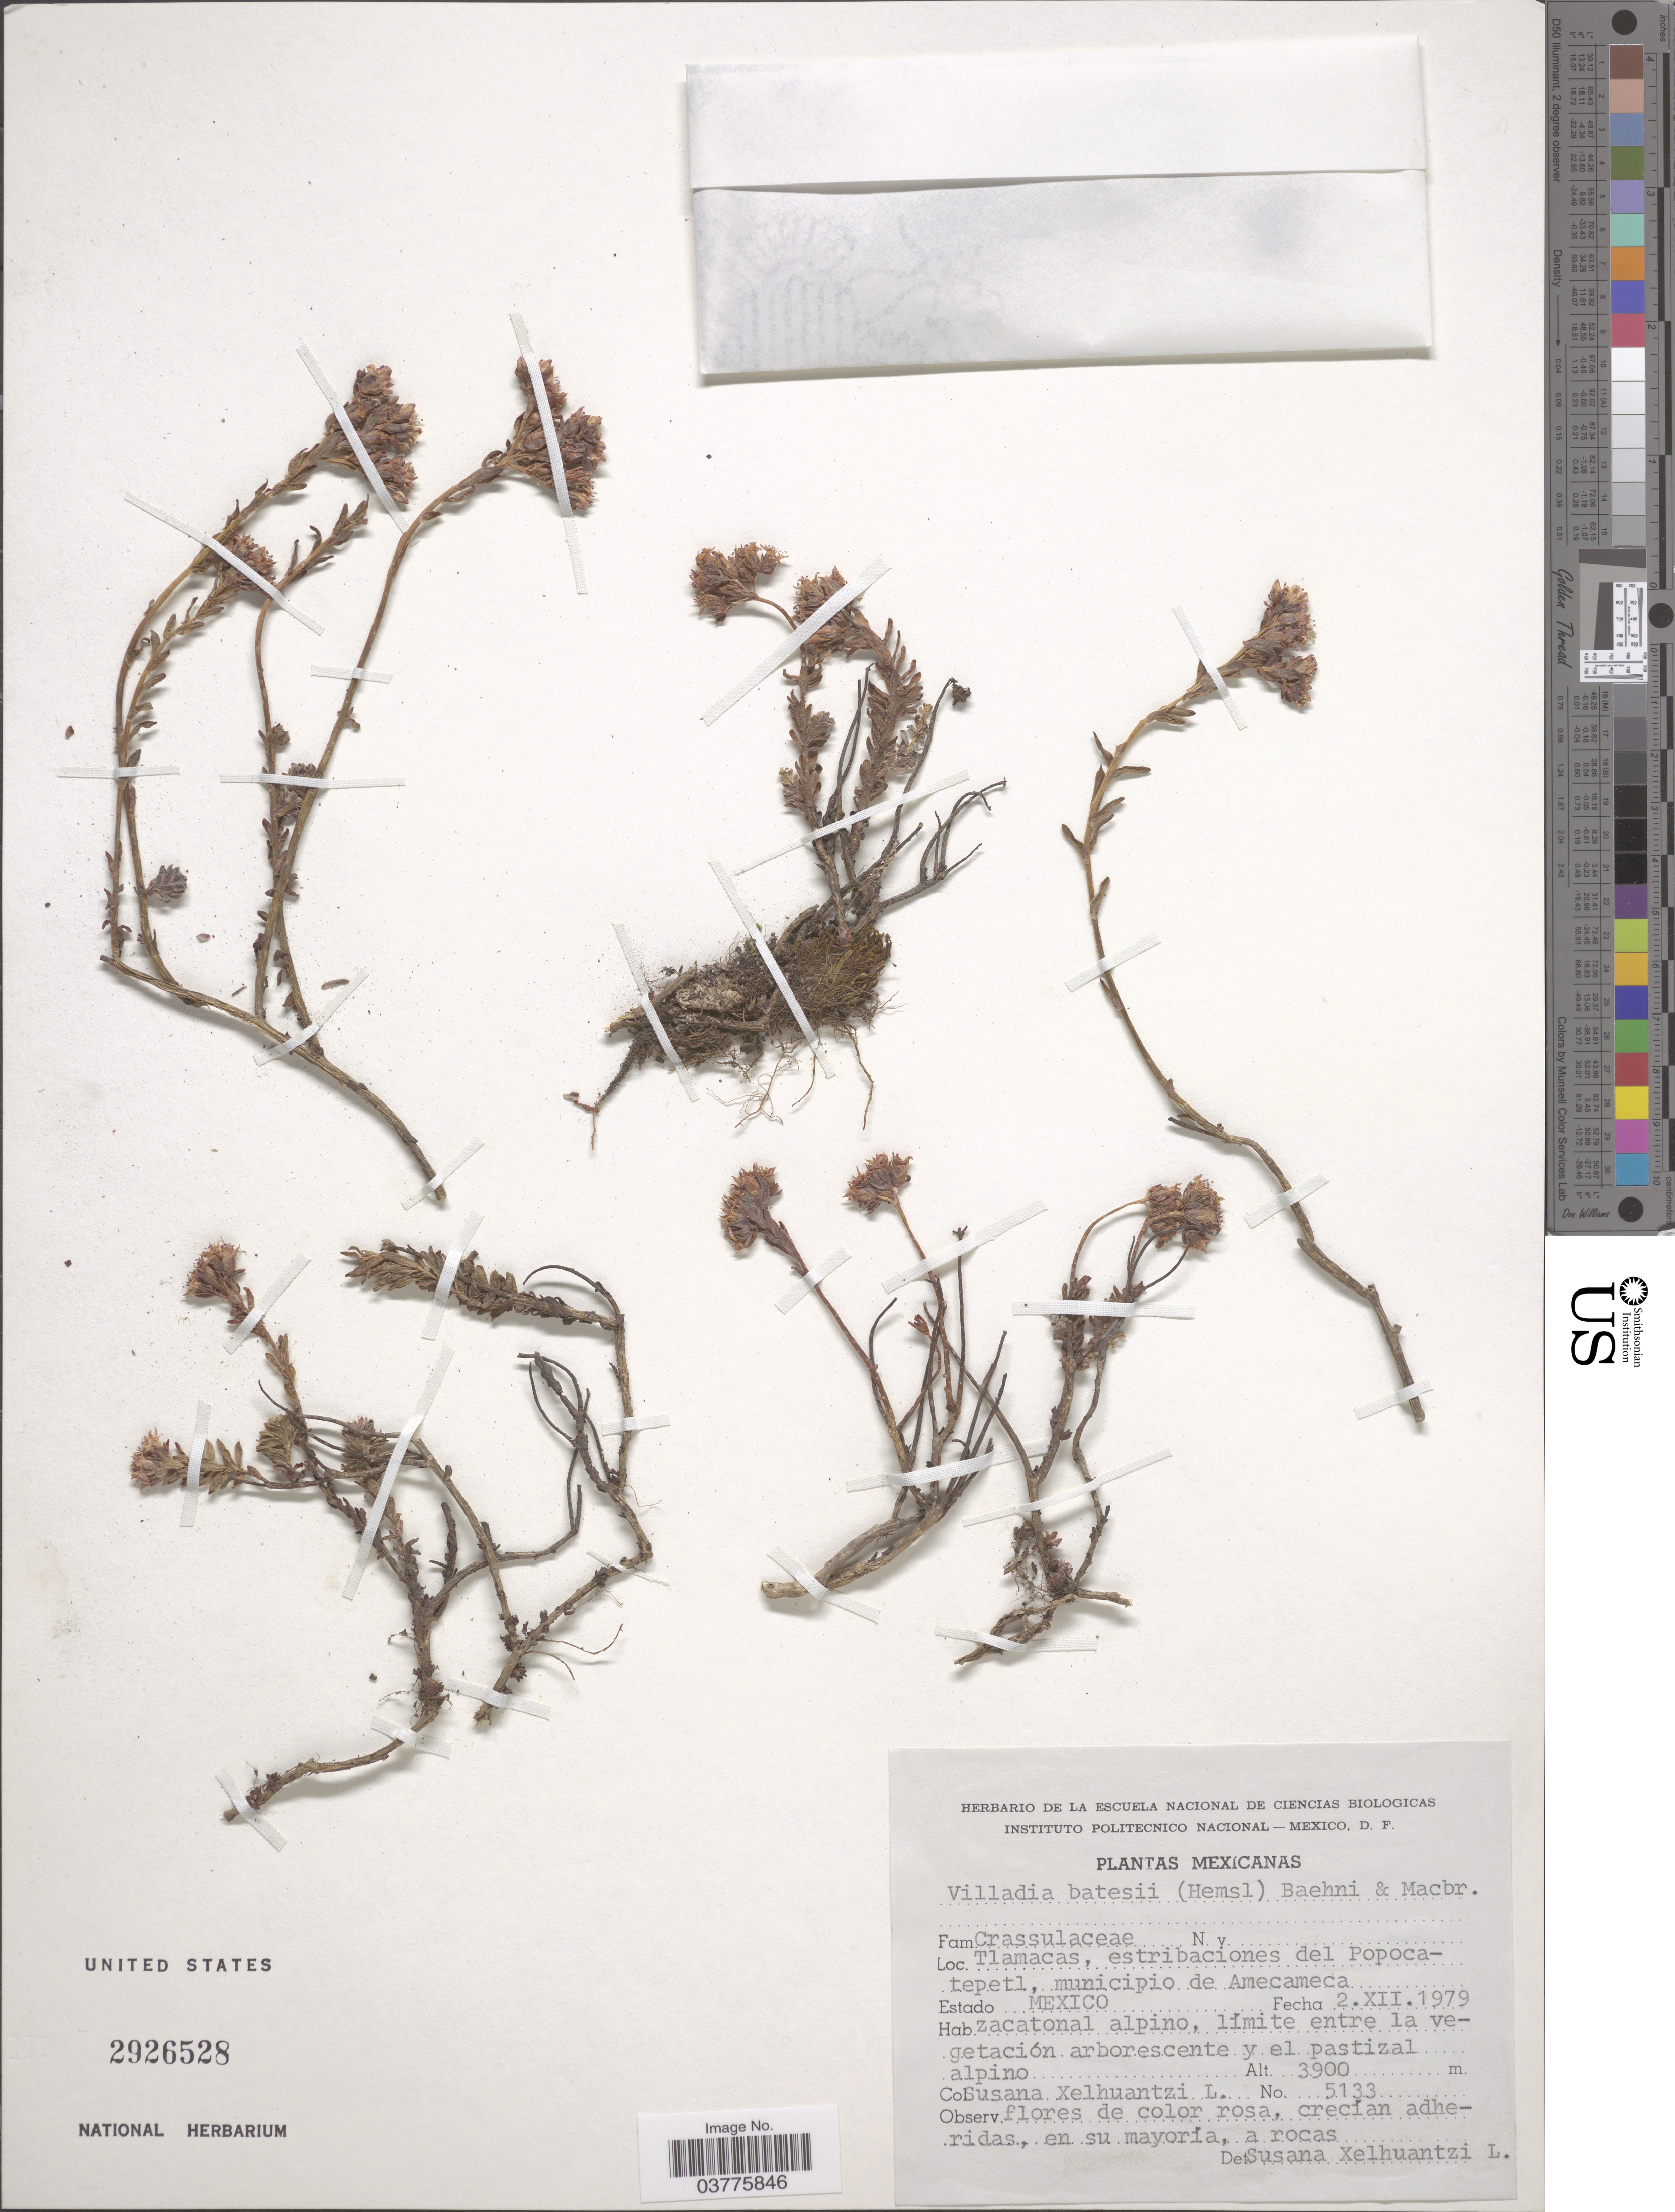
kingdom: Plantae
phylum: Tracheophyta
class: Magnoliopsida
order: Saxifragales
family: Crassulaceae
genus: Sedum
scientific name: Sedum goldmanii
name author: (Rose) Moran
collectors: S. Xelhuantzi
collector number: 5133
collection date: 1979-12-02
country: Mexico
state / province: México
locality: Tlamacas, estribaciones del Popocatepetl, municipio de Amecameca.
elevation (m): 3900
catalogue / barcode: US 2926528